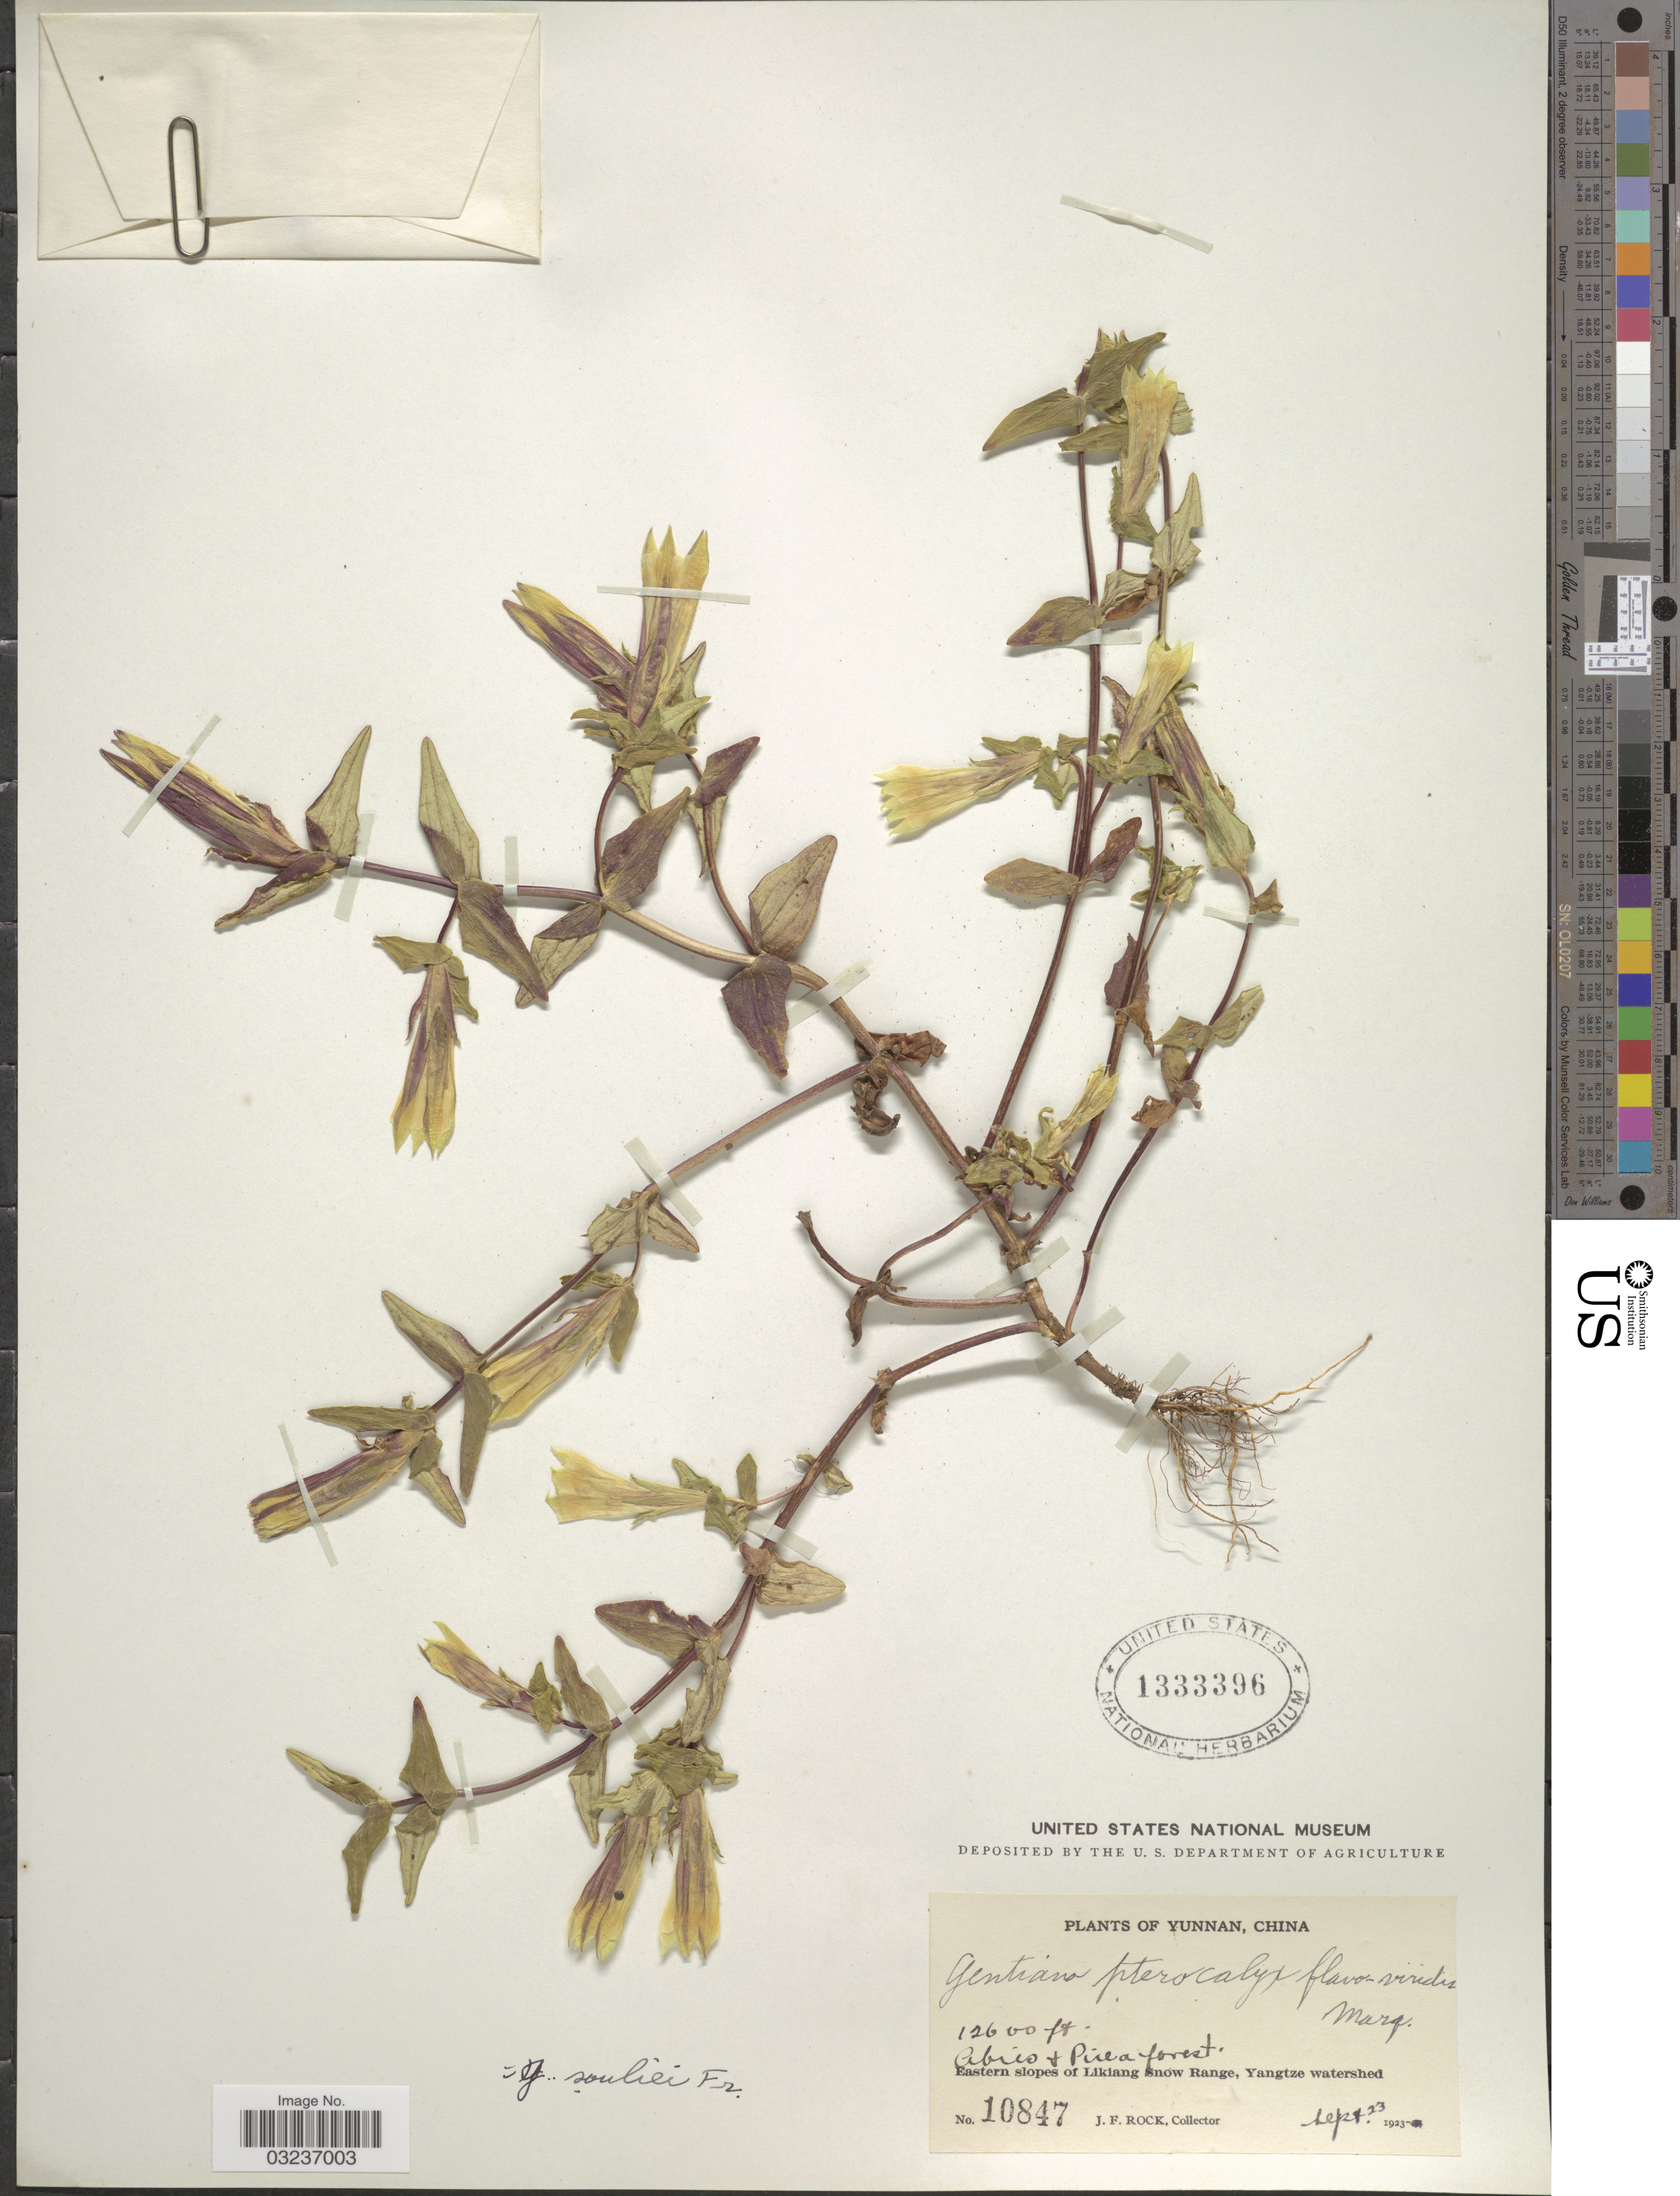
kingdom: Plantae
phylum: Tracheophyta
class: Magnoliopsida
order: Gentianales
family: Gentianaceae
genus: Gentiana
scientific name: Gentiana souliei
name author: Franch.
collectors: J. Rock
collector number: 10847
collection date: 1923-09-23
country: China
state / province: Yunnan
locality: Eastern slopes of Likiang Snow Range, Yangtze watershed.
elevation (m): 3840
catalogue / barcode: US 1333396